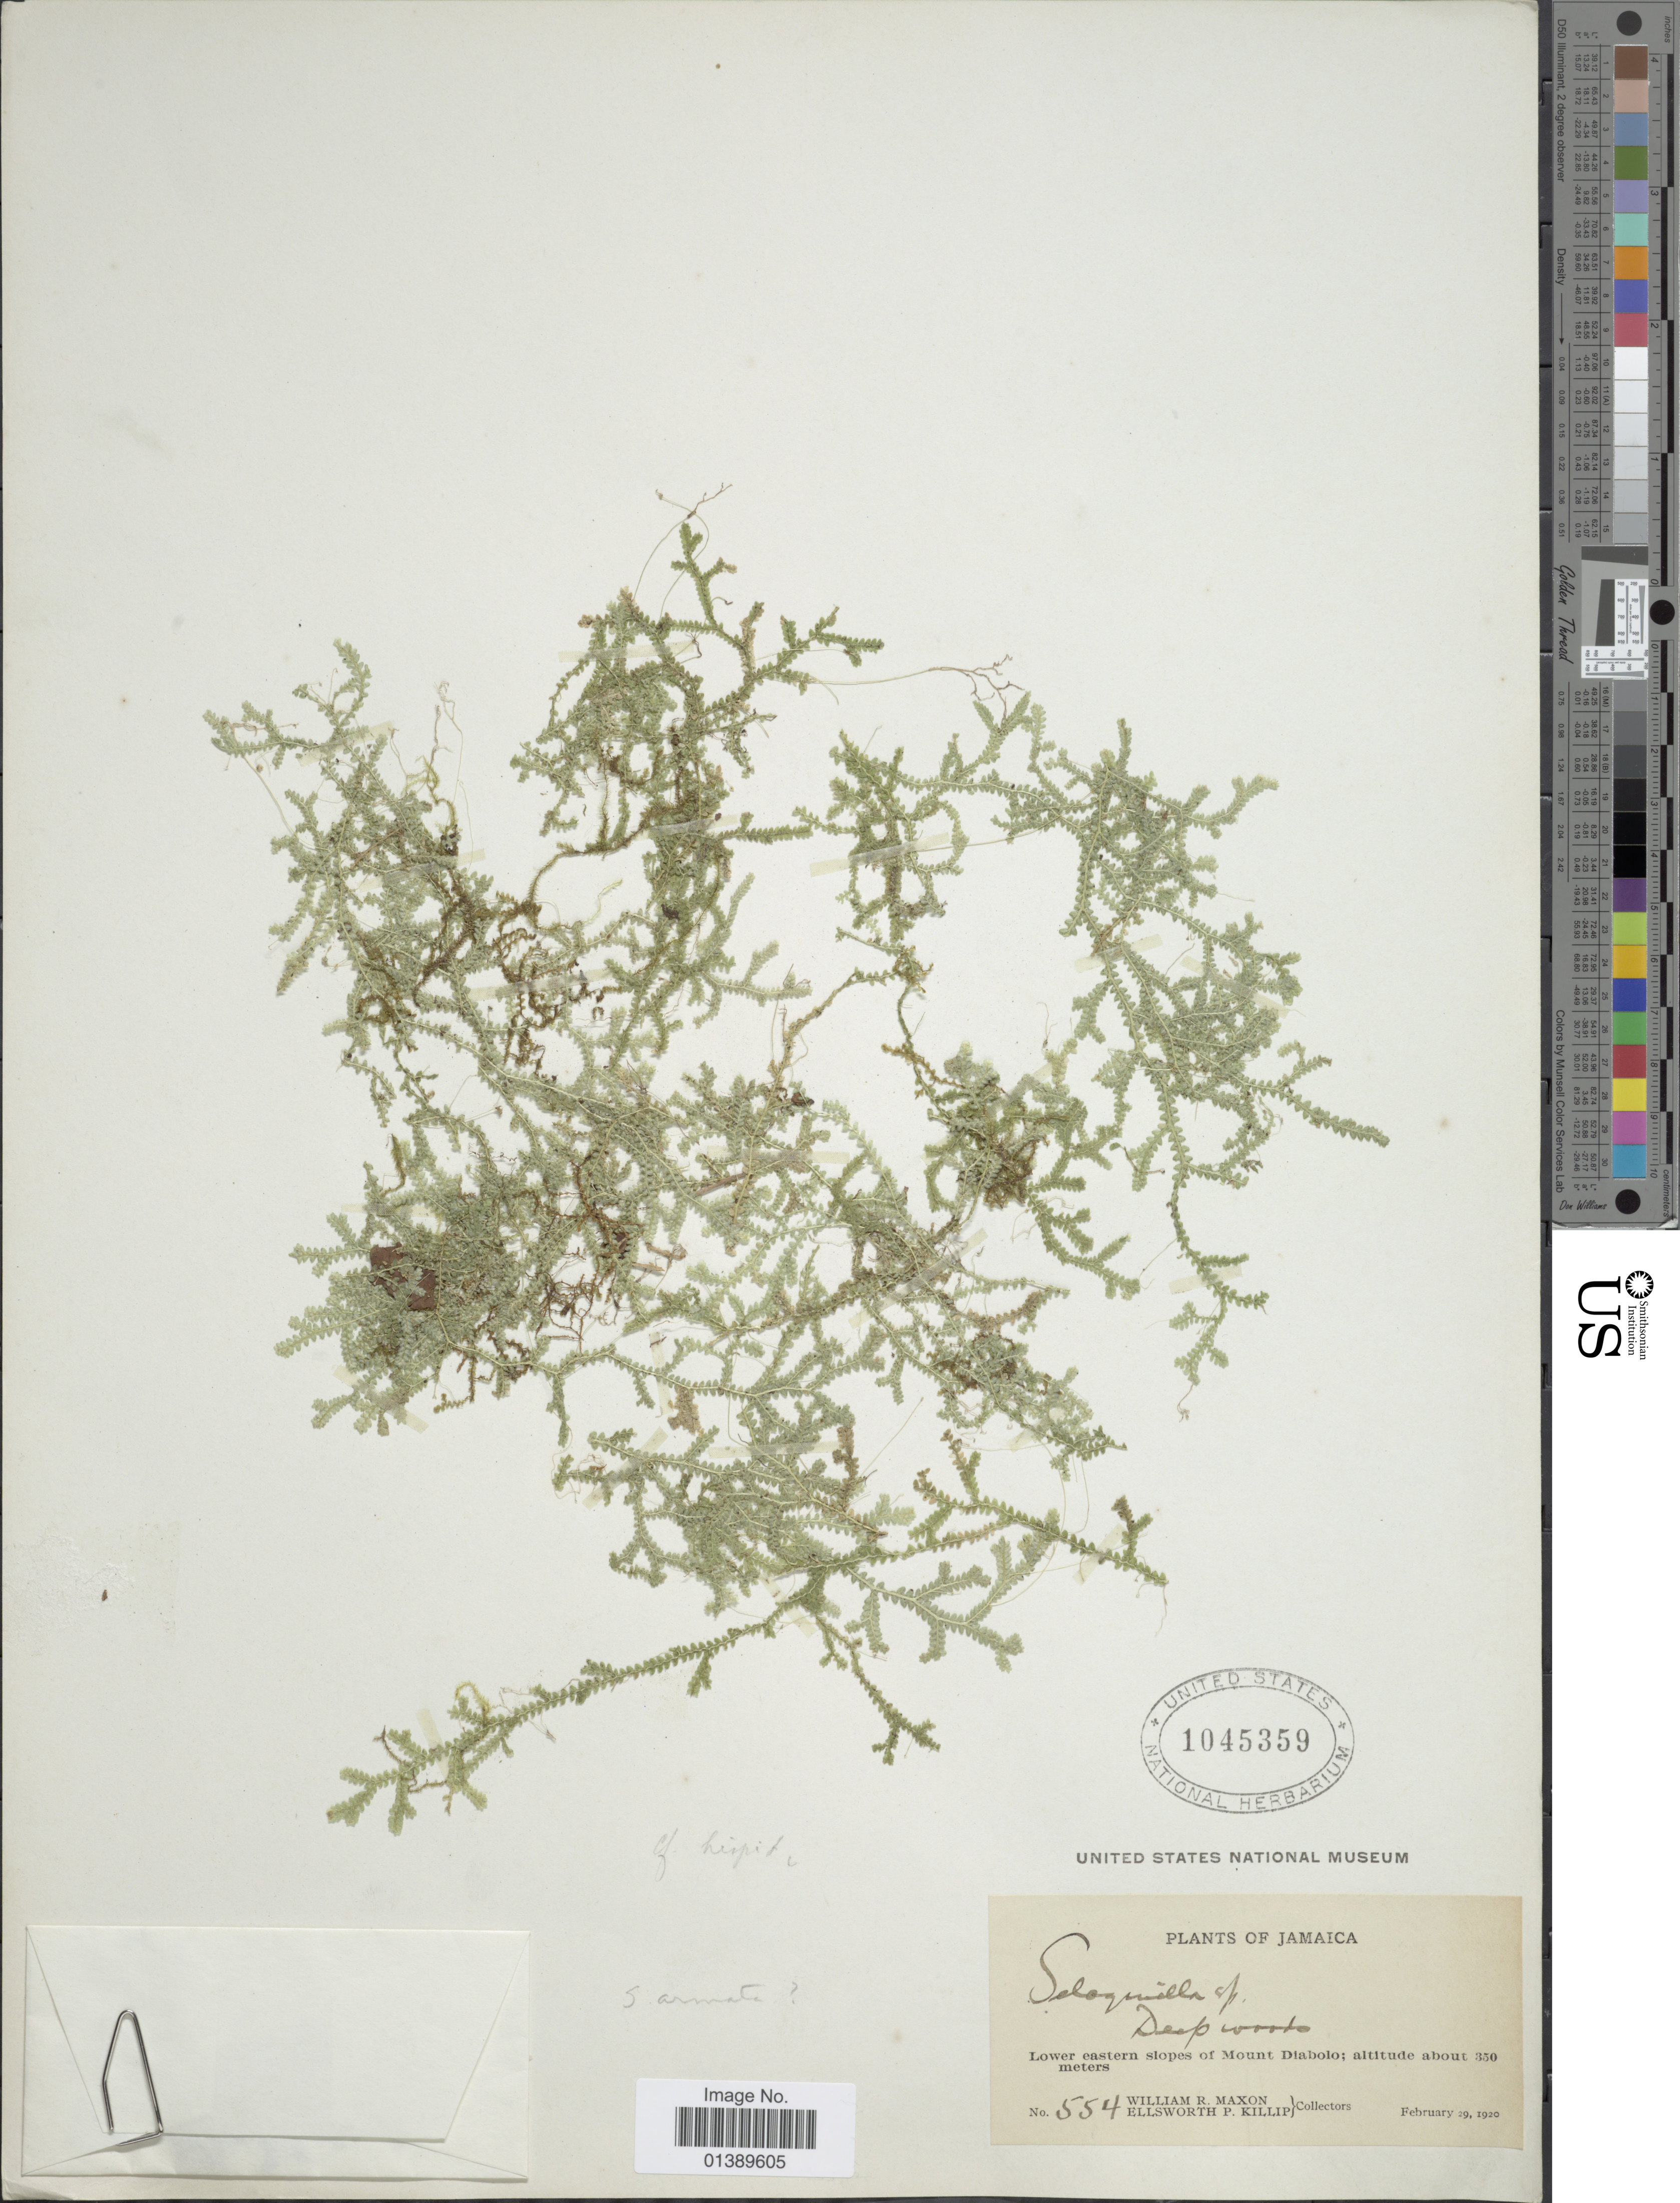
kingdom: Plantae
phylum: Tracheophyta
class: Lycopodiopsida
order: Selaginellales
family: Selaginellaceae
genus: Selaginella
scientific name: Selaginella armata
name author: Baker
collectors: W. R. Maxon & E. P. Killip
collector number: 554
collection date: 1920-02-29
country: Jamaica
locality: Lower eastern slopes of Mount Diabolo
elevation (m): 350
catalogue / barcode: US 1045359